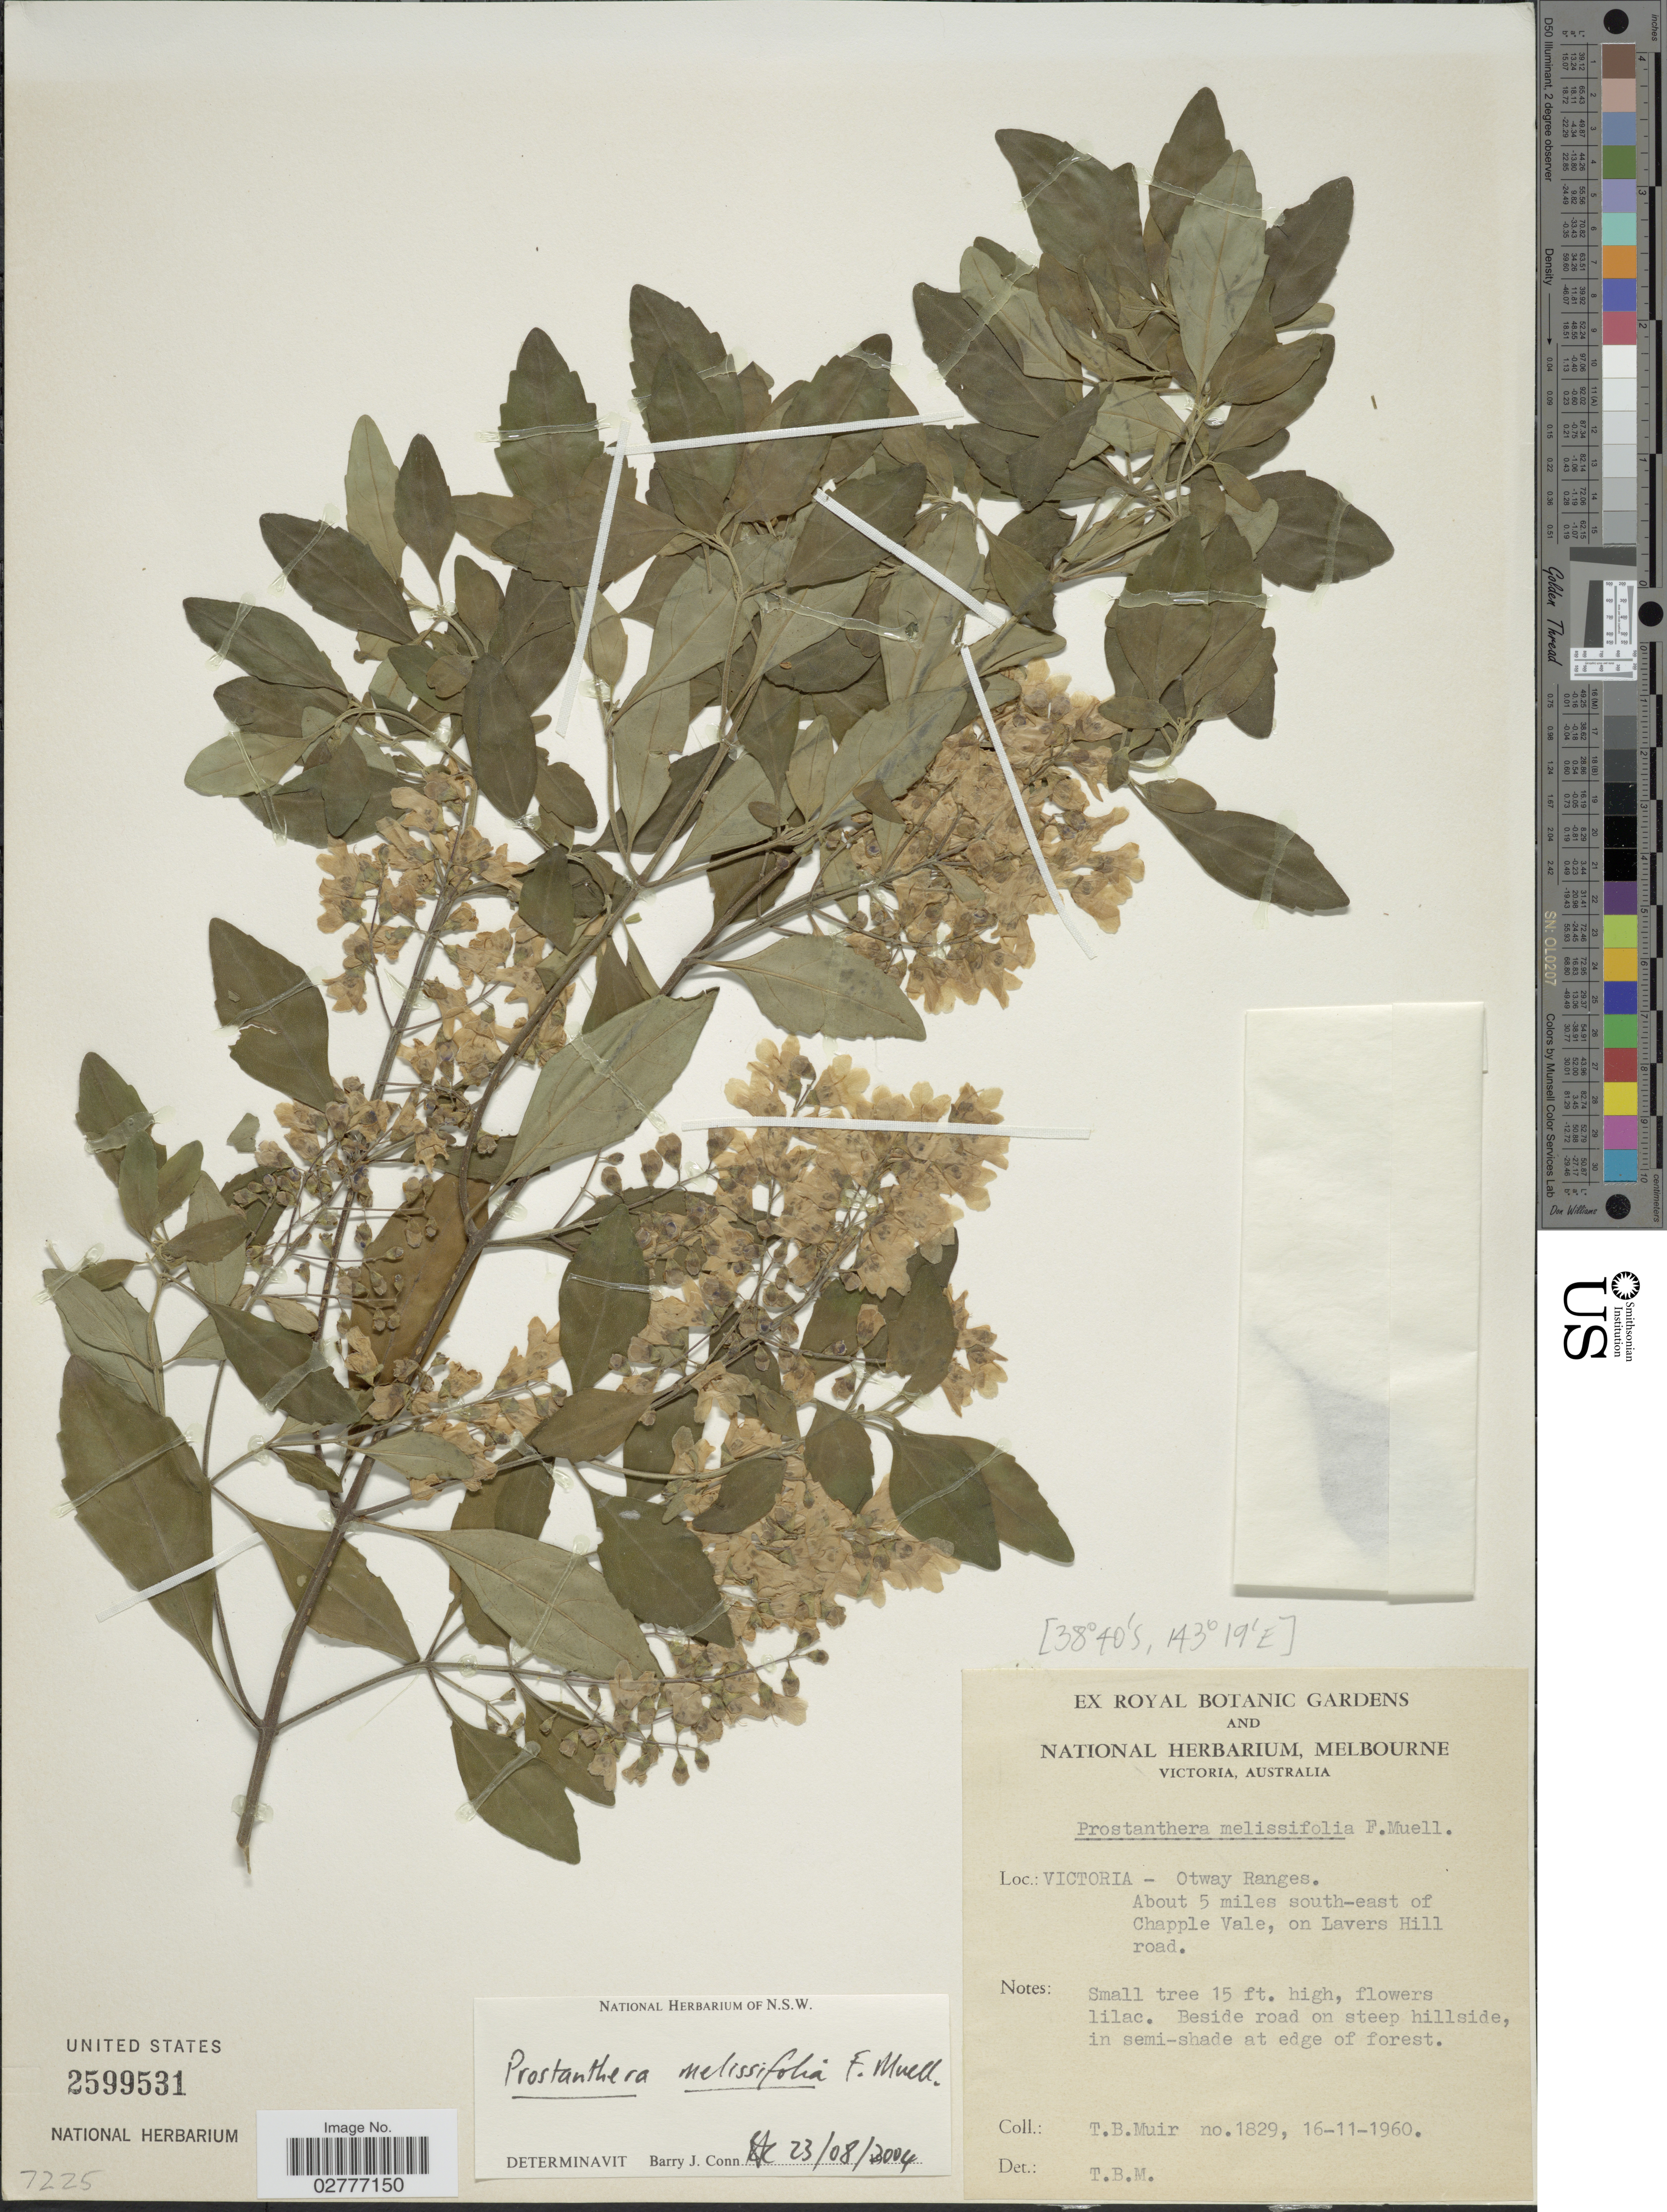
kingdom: Plantae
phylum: Tracheophyta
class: Magnoliopsida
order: Lamiales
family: Lamiaceae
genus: Prostanthera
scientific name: Prostanthera melissifolia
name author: F. Muell.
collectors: T. Muir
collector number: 1829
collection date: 1960-11-16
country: Australia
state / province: Victoria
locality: Victoria - Otway Ranges. About 5 miles south-east of Chapple Vale, on Lavers Hill road.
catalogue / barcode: US 2599531